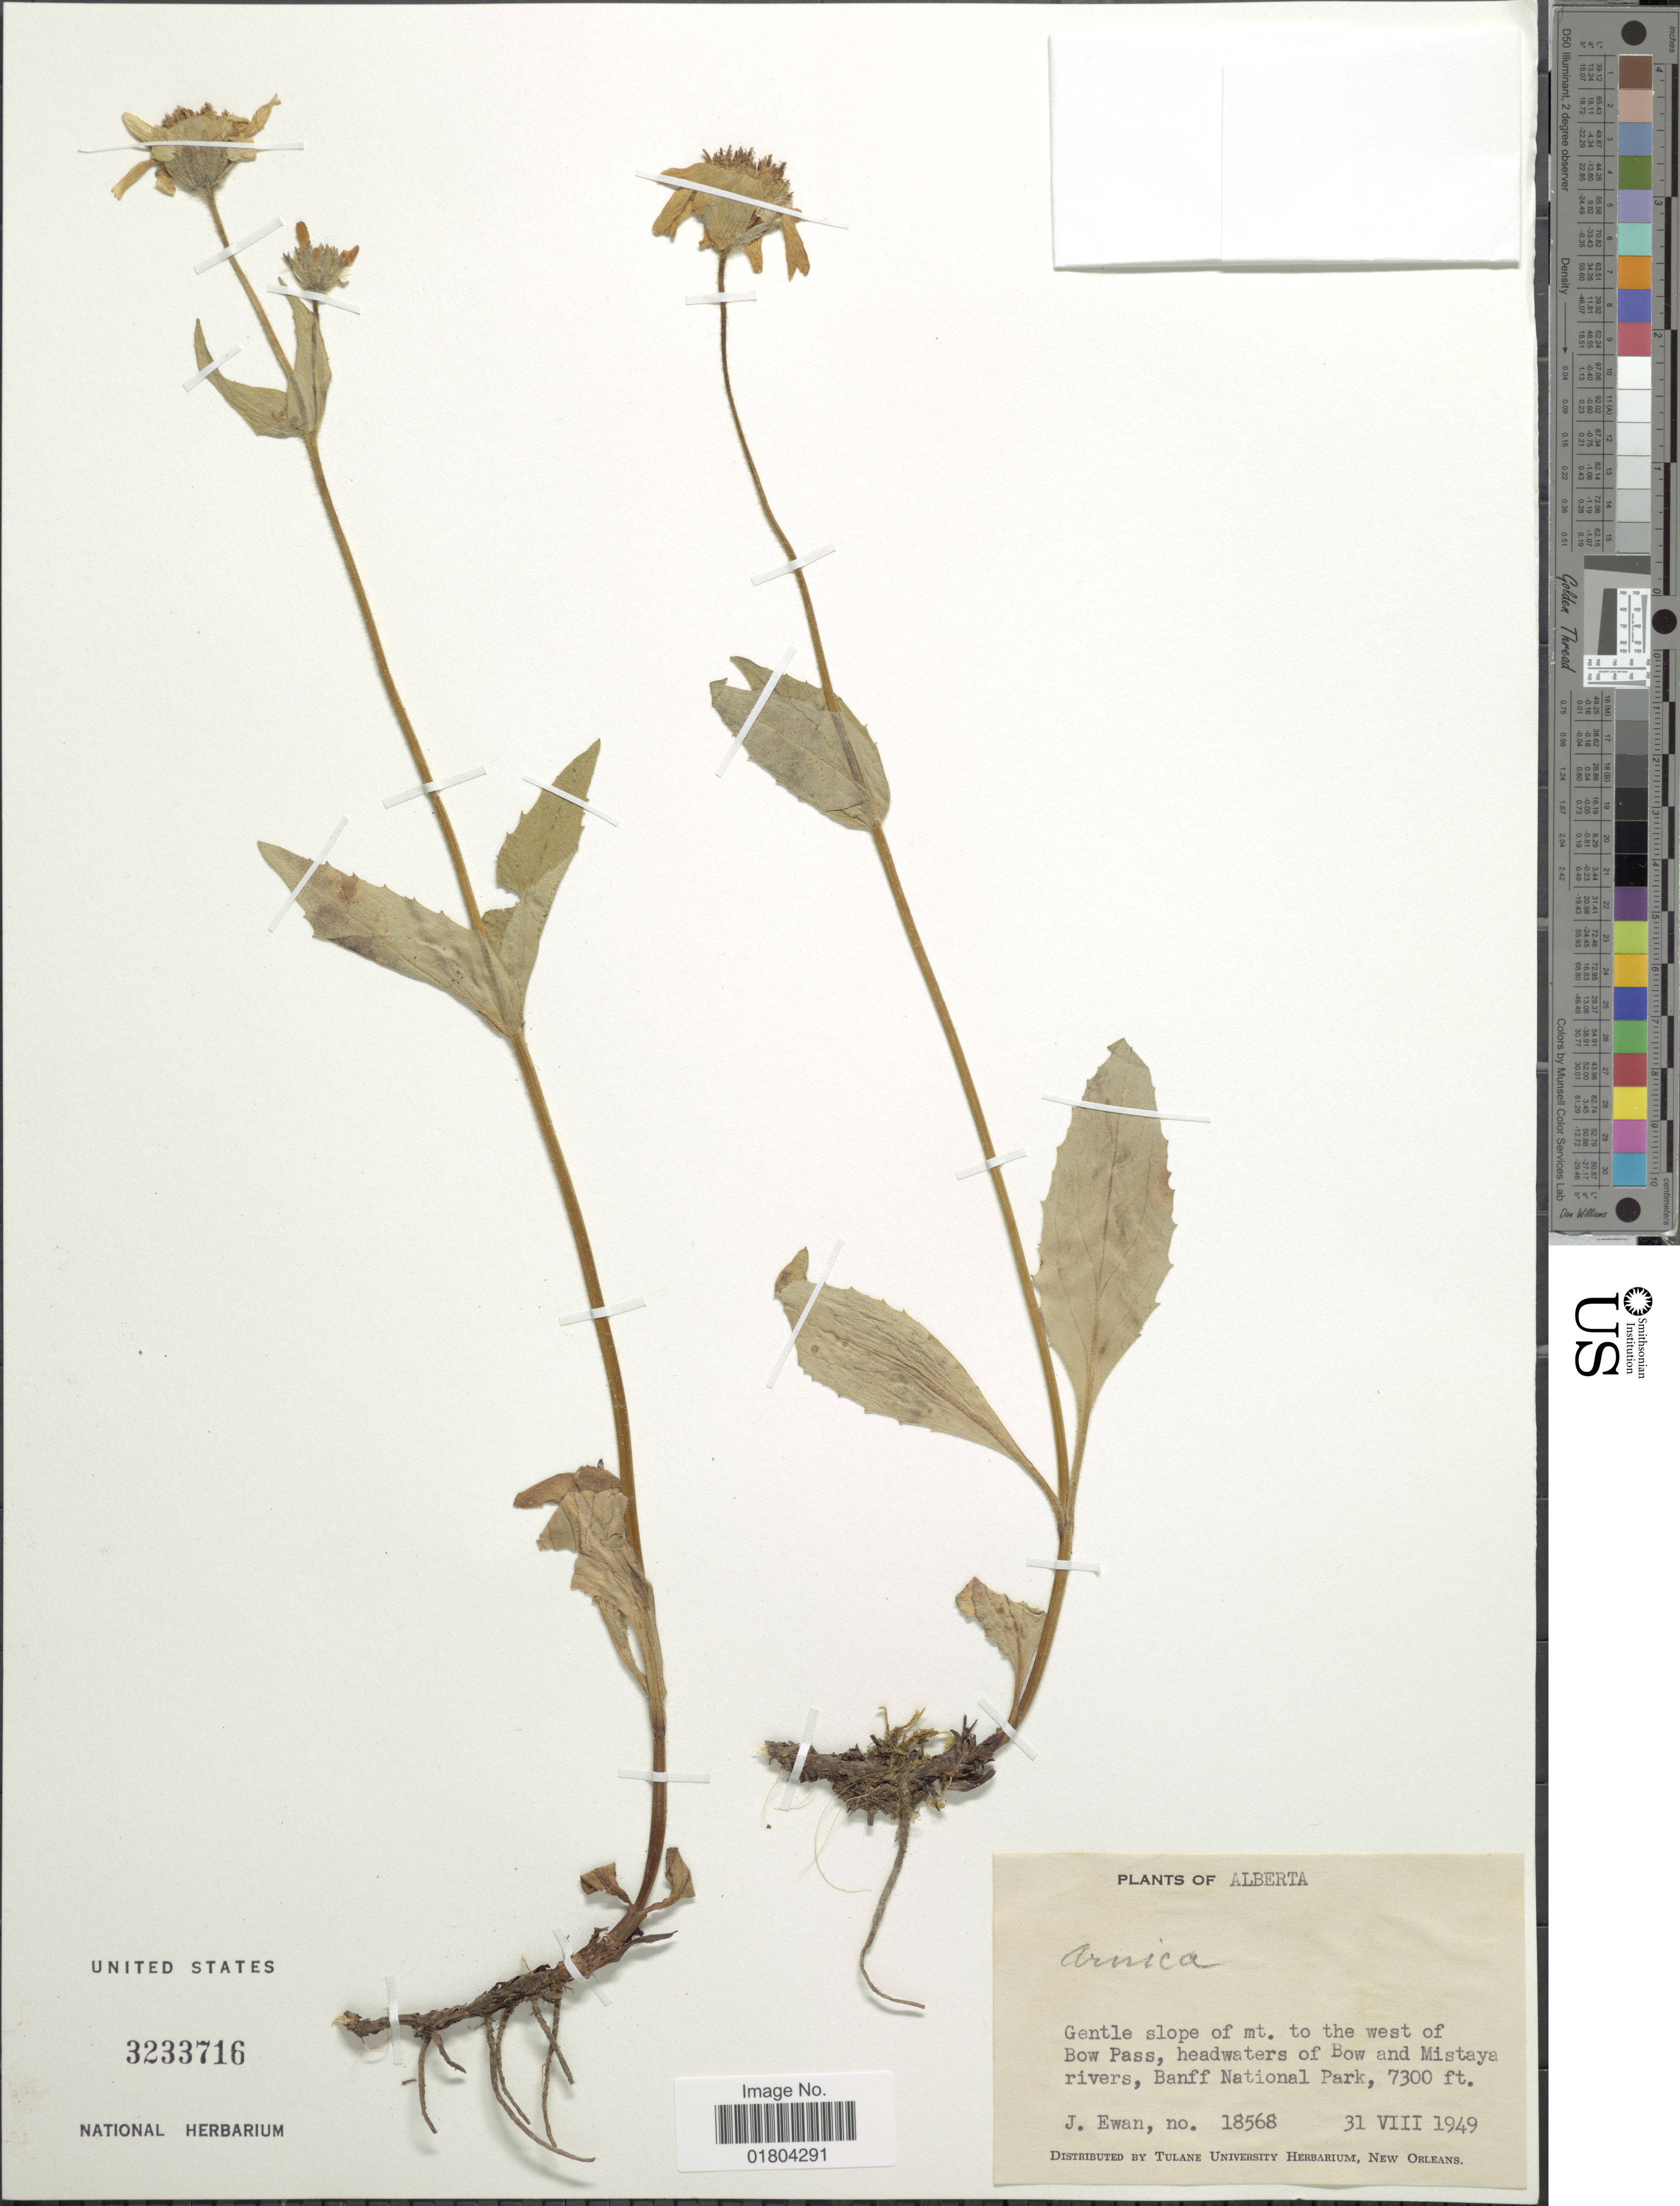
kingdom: Plantae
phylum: Tracheophyta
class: Magnoliopsida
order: Asterales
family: Asteraceae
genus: Arnica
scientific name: Arnica sp.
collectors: J. A. Ewan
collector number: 18568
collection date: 1949-08-31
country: Canada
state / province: Alberta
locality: Gentle slope of mt. to the west of Bow Pass, headwaters of Bow and Mistaya rivers, Banff National Park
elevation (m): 2225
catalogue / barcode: US 3233716